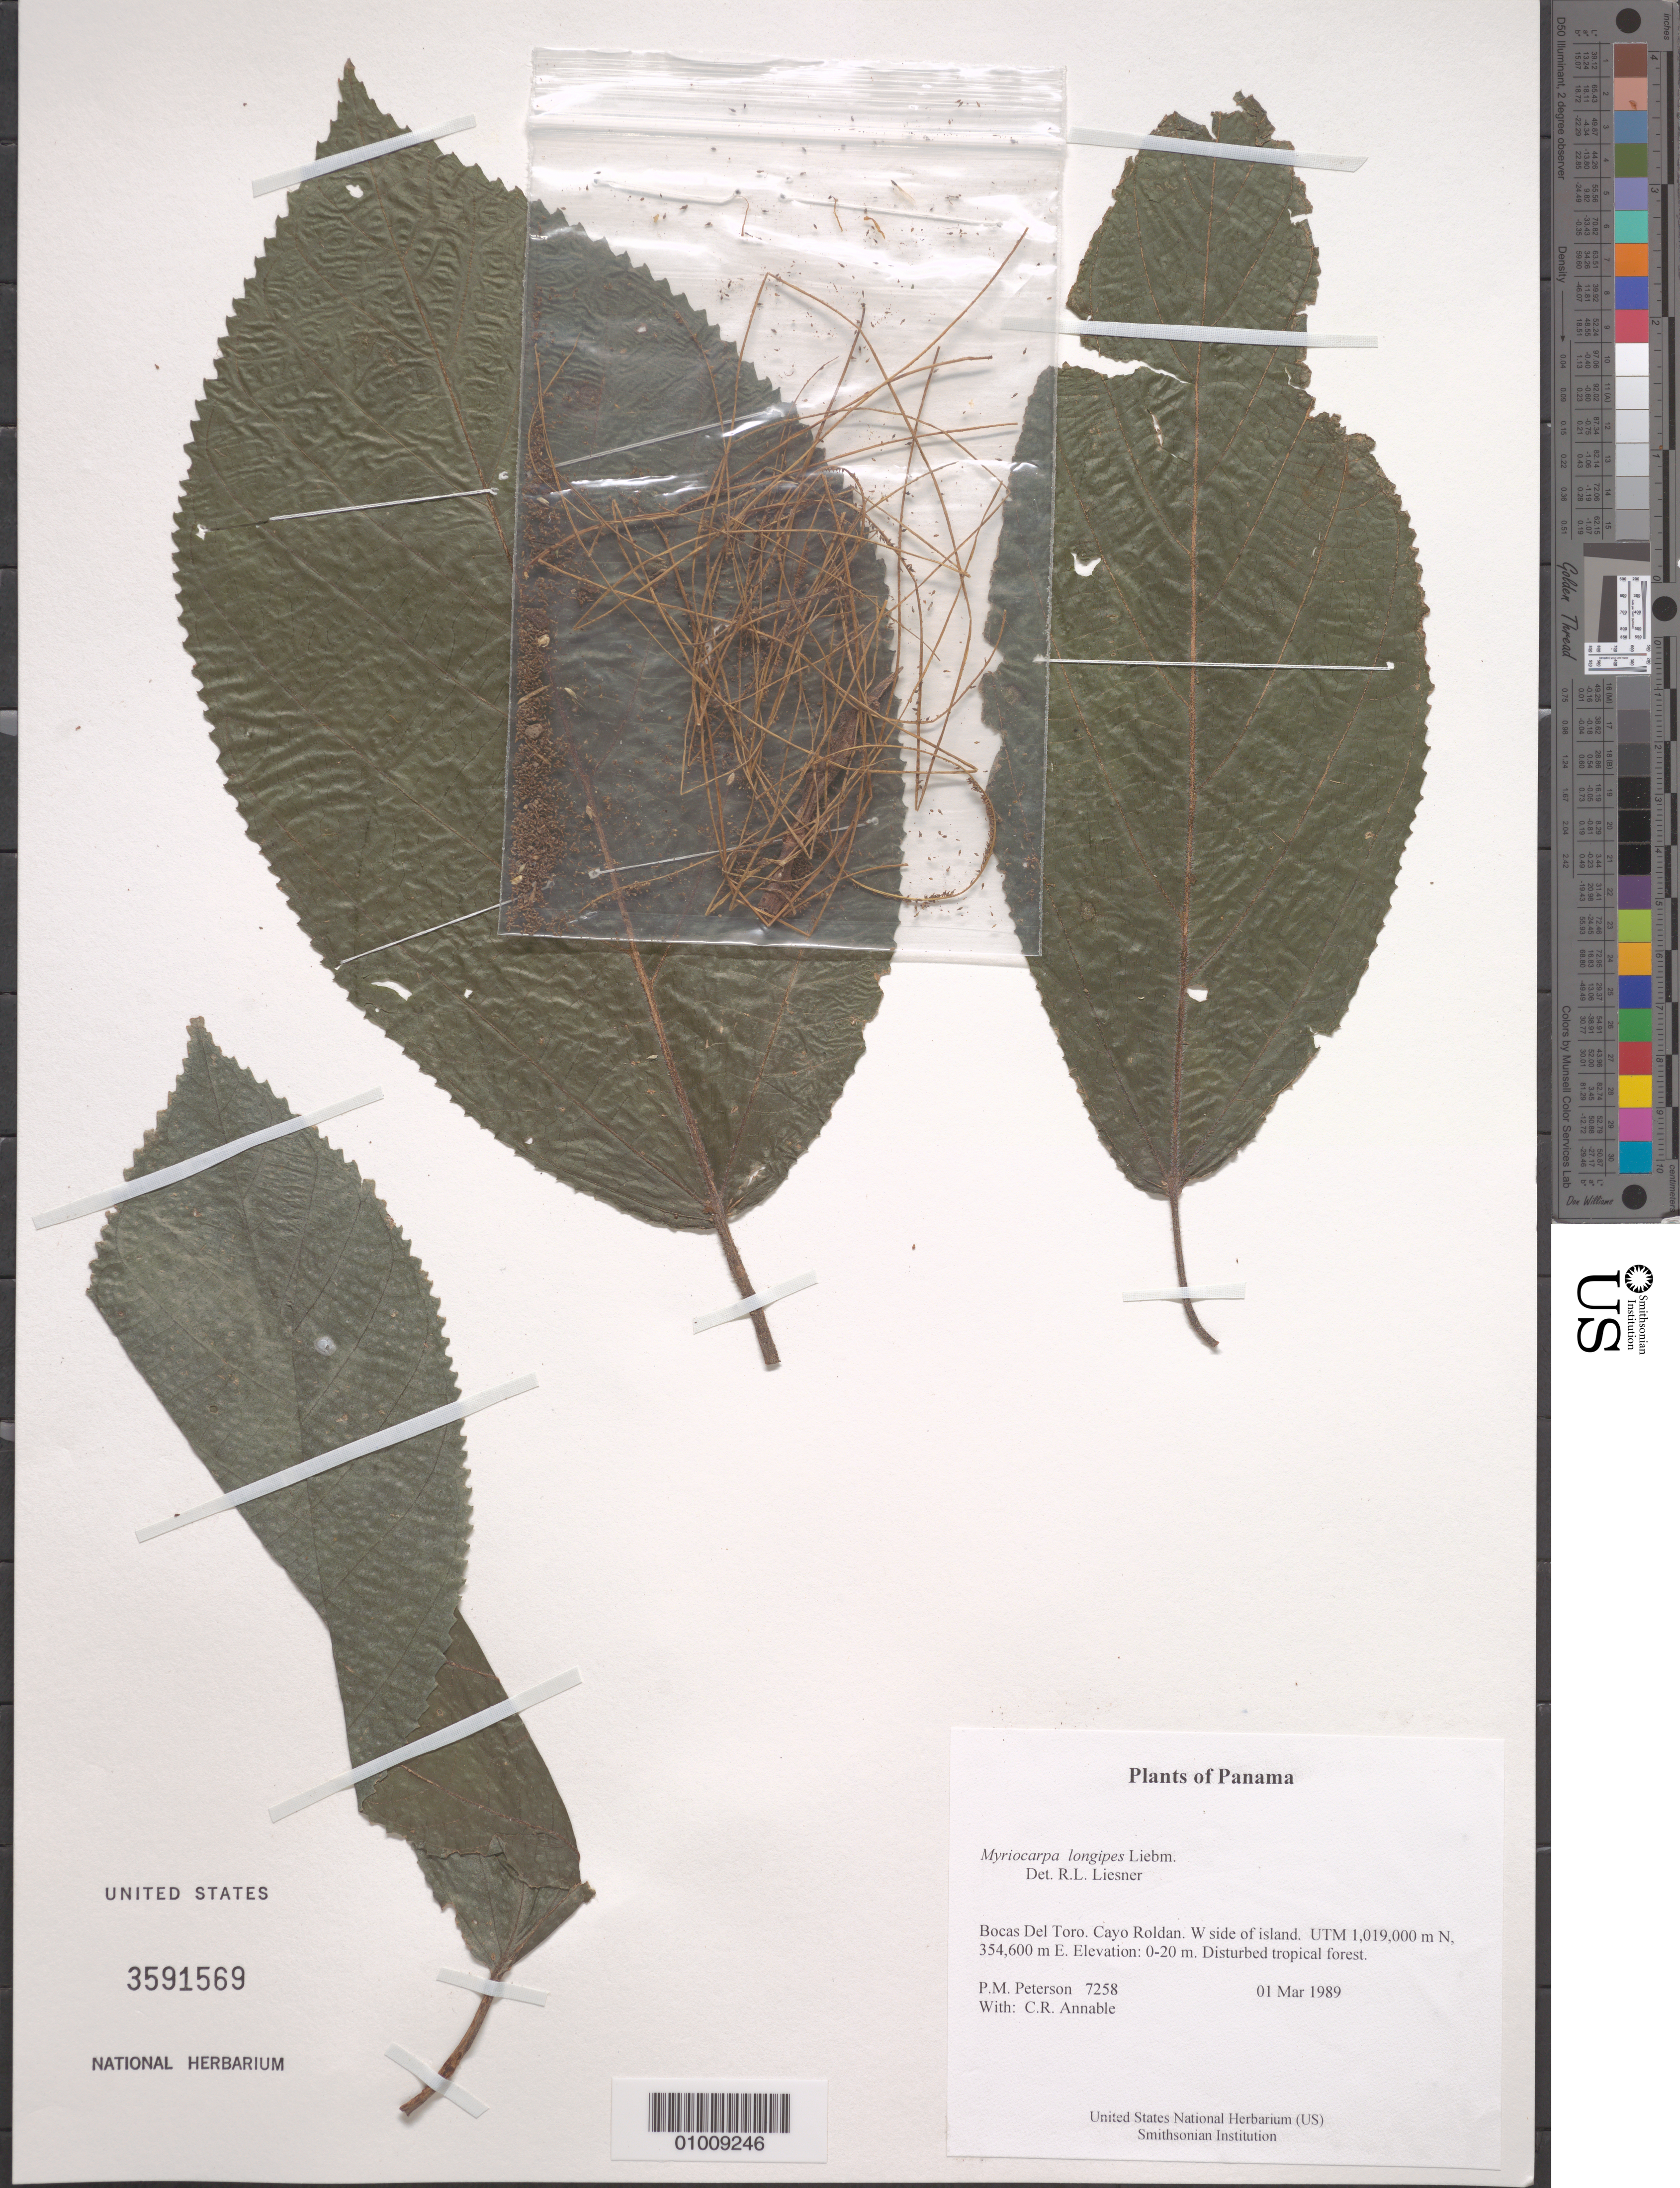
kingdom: Plantae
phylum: Tracheophyta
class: Magnoliopsida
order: Rosales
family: Urticaceae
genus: Myriocarpa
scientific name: Myriocarpa longipes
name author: Liebm.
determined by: Liesner, R. L.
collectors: P. M. Peterson & C. R. Annable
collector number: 07258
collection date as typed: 01 Mar 1989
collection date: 1989-03-01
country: Panama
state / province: Bocas del Toro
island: Cayo Roldan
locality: W side of island. UTM 1,019,000 m N, 354,600 m E.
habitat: Disturbed tropical forest.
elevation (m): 0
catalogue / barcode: US 3591569